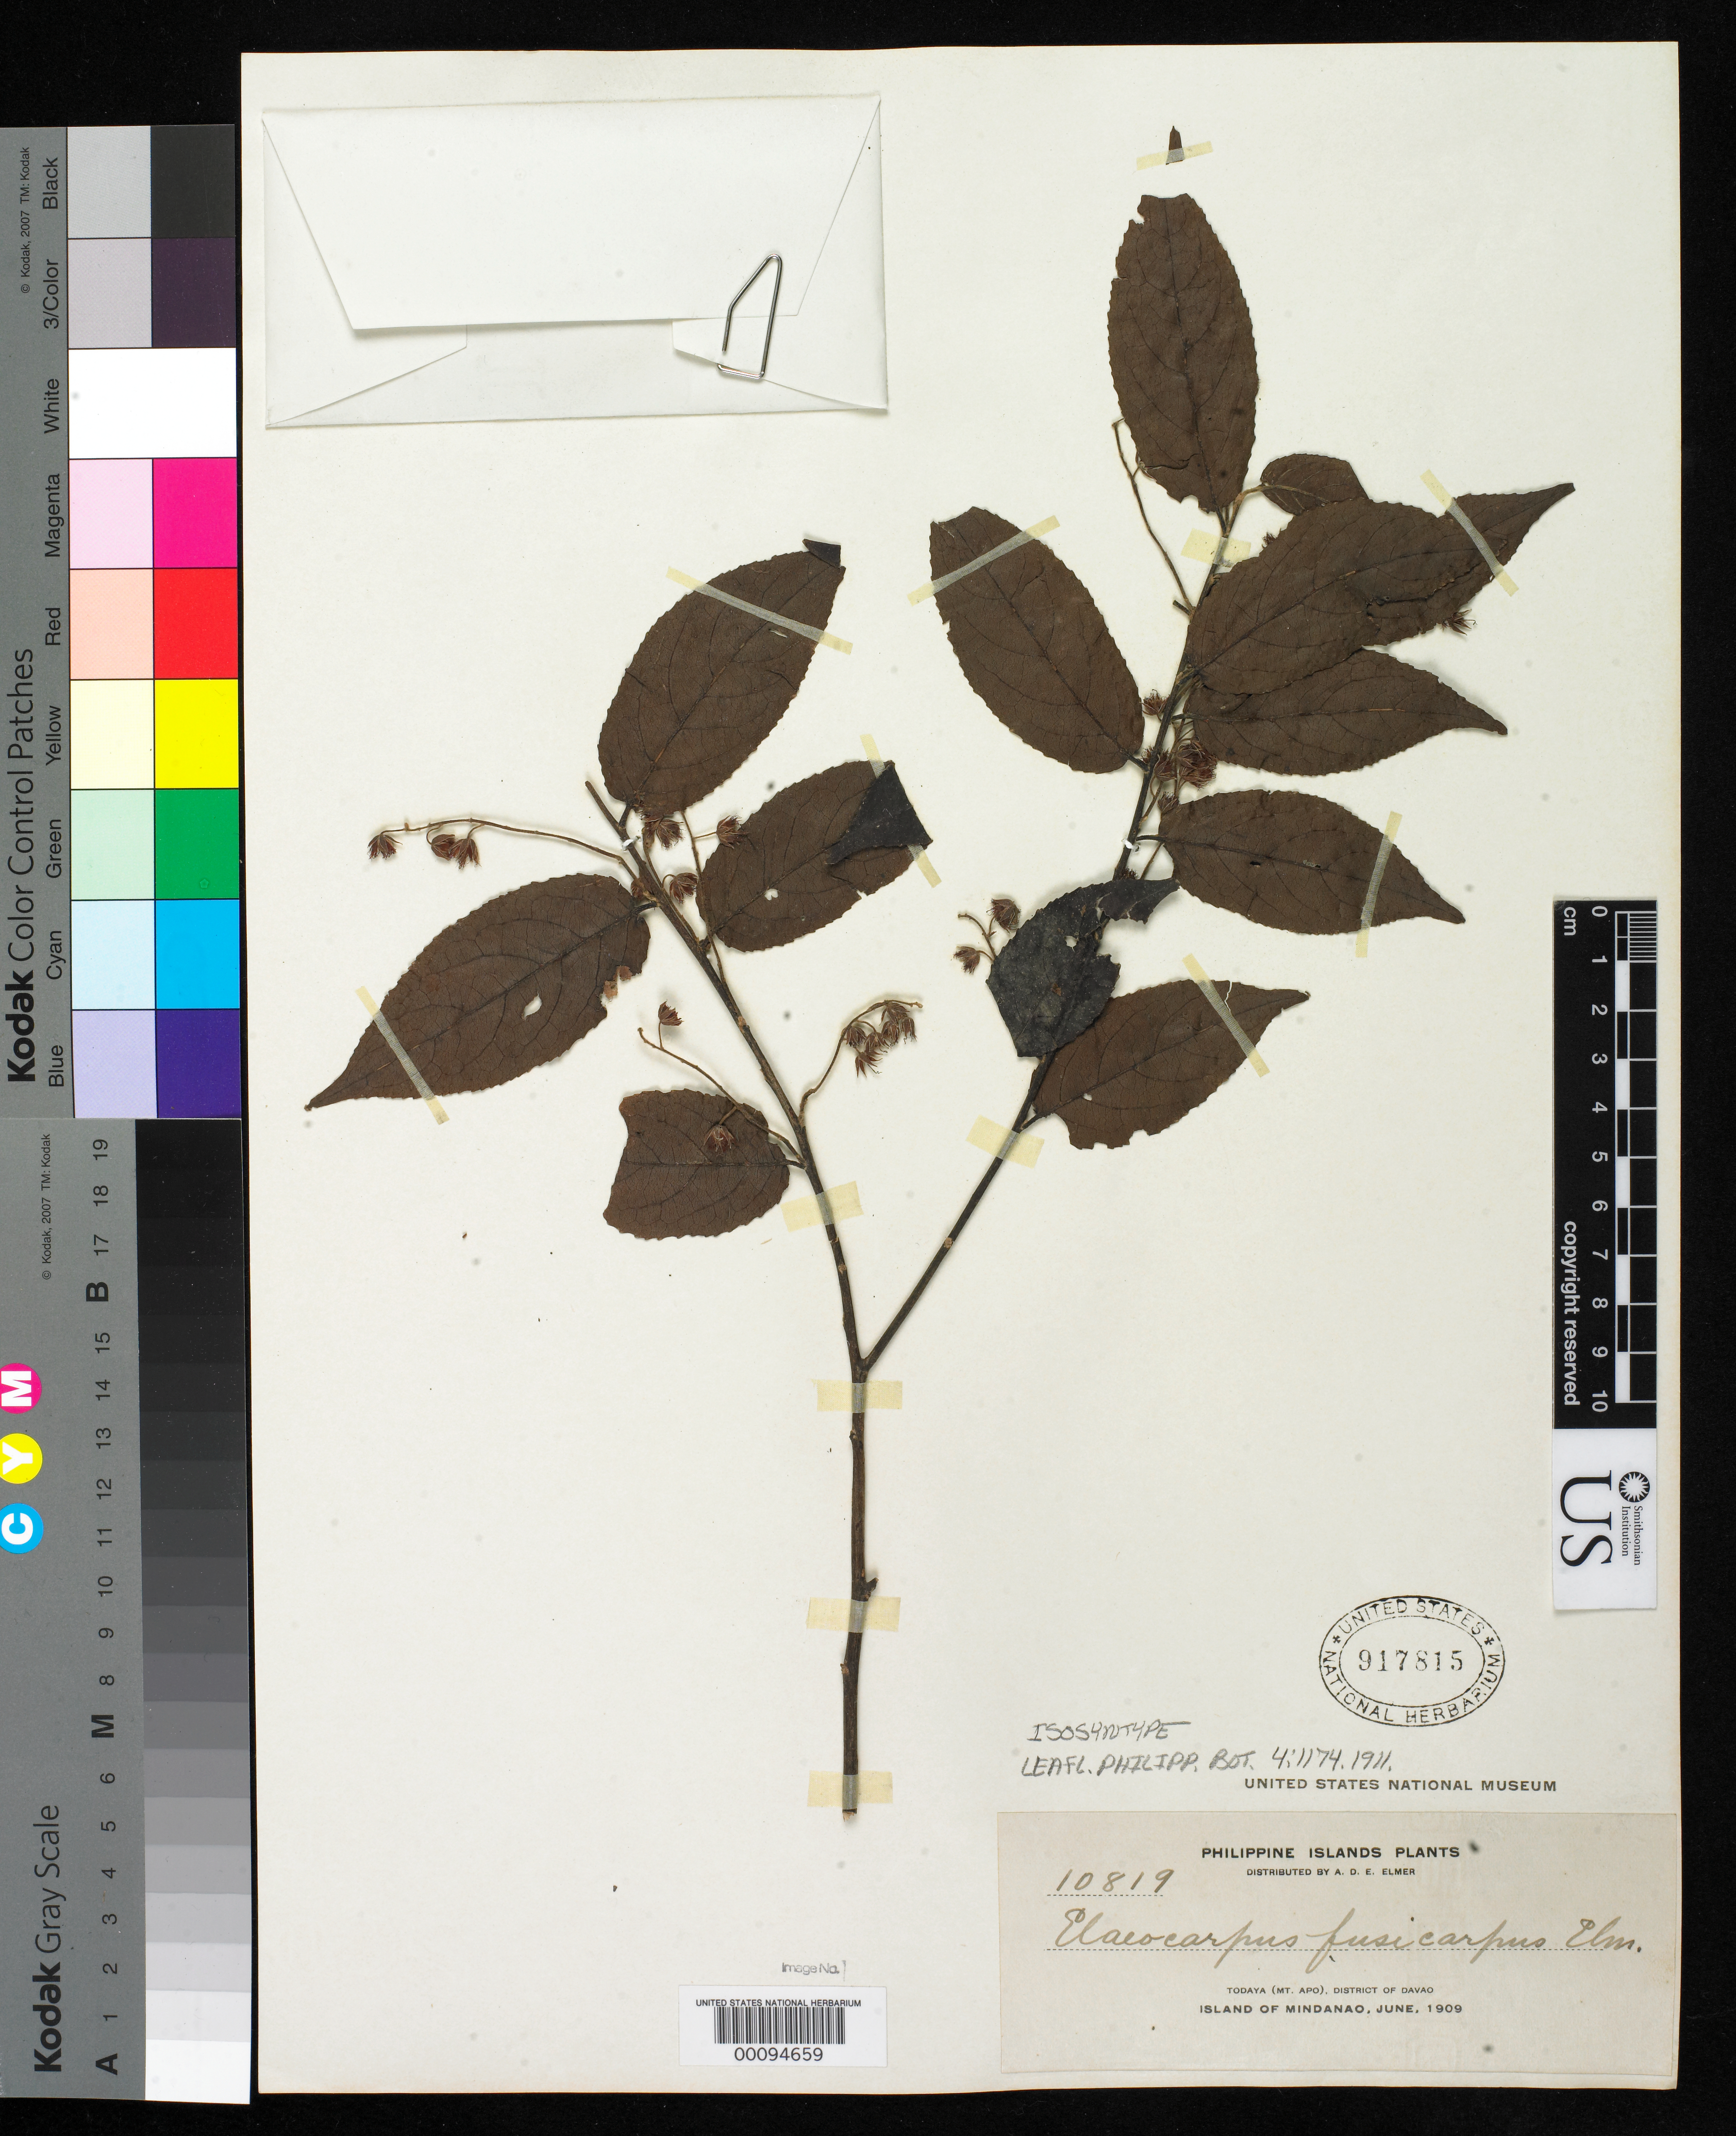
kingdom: Plantae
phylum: Tracheophyta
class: Magnoliopsida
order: Oxalidales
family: Elaeocarpaceae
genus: Elaeocarpus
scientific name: Elaeocarpus fusicarpus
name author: Elmer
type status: Isosyntype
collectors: A. D. E. Elmer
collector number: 10819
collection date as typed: Jun 1909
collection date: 1909-06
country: Philippines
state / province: Davao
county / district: Davao del Sur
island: Mindanao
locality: Todaya (Mt. Apo).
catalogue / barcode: US 917815